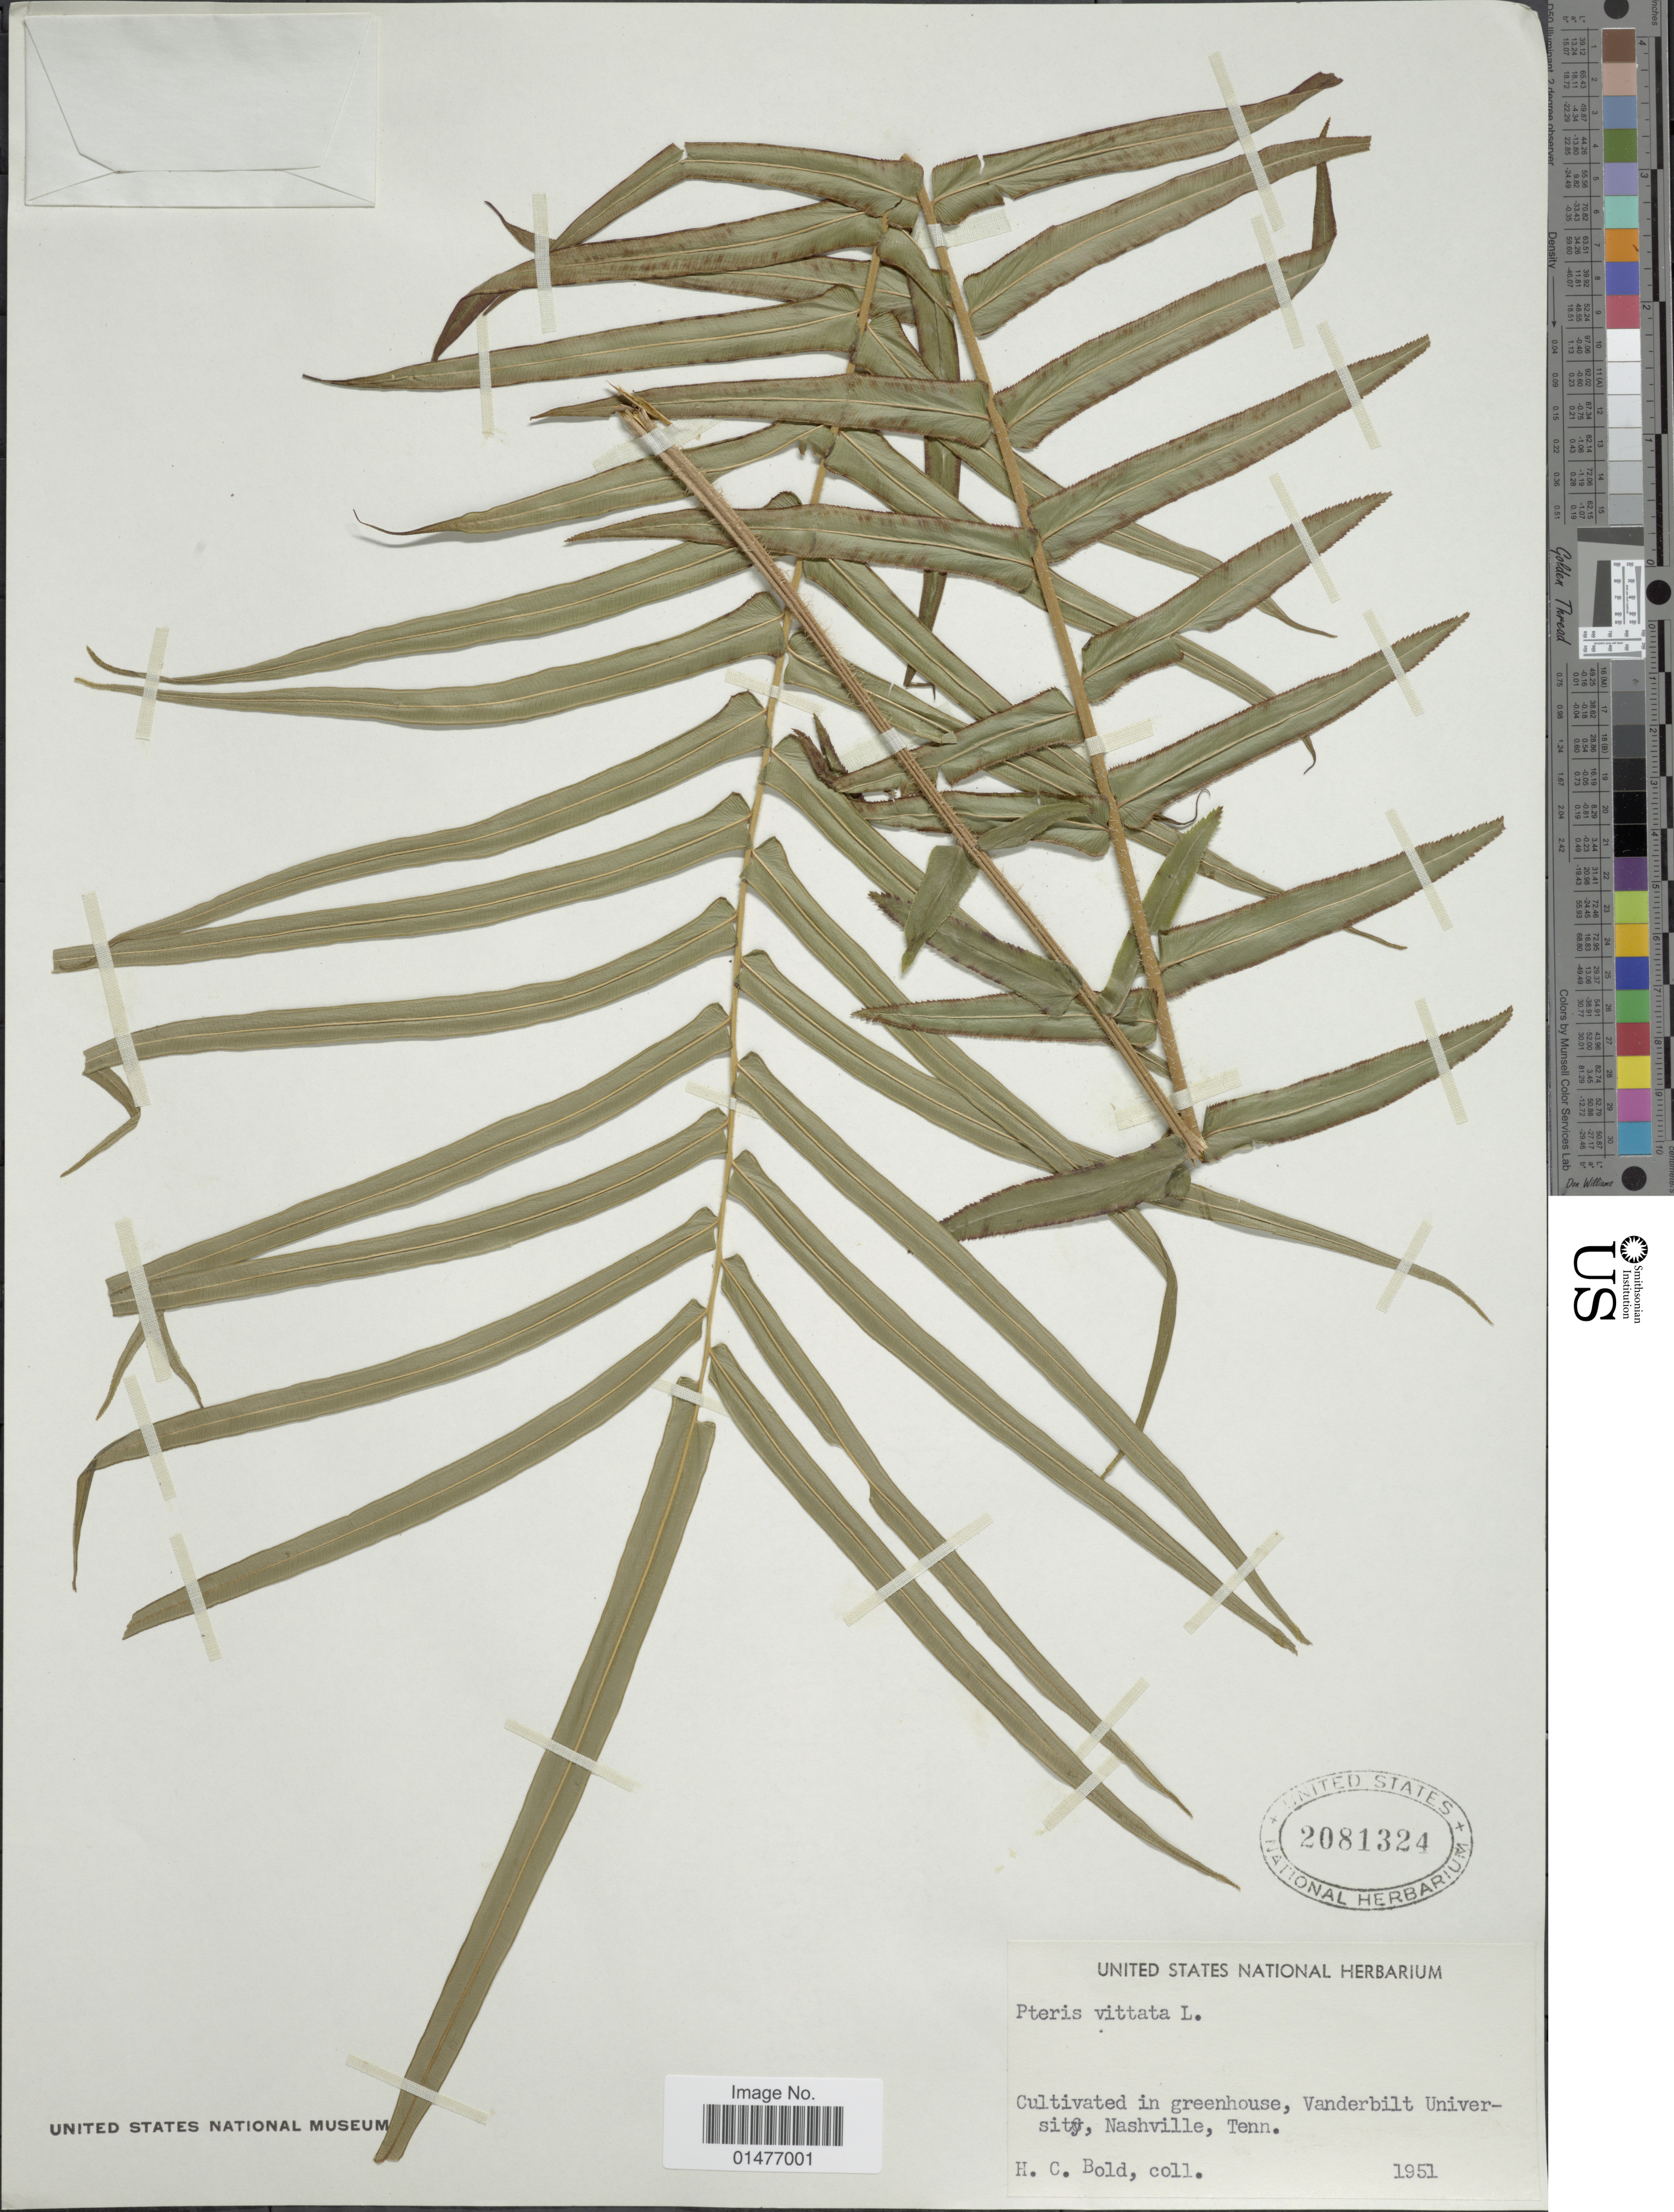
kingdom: Plantae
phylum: Tracheophyta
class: Polypodiopsida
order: Polypodiales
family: Pteridaceae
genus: Pteris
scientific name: Pteris vittata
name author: L.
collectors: H. Bold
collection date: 1951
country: United States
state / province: Tennessee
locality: In greenhouse, Vanderbilt university, Nashville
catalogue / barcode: US 2081324